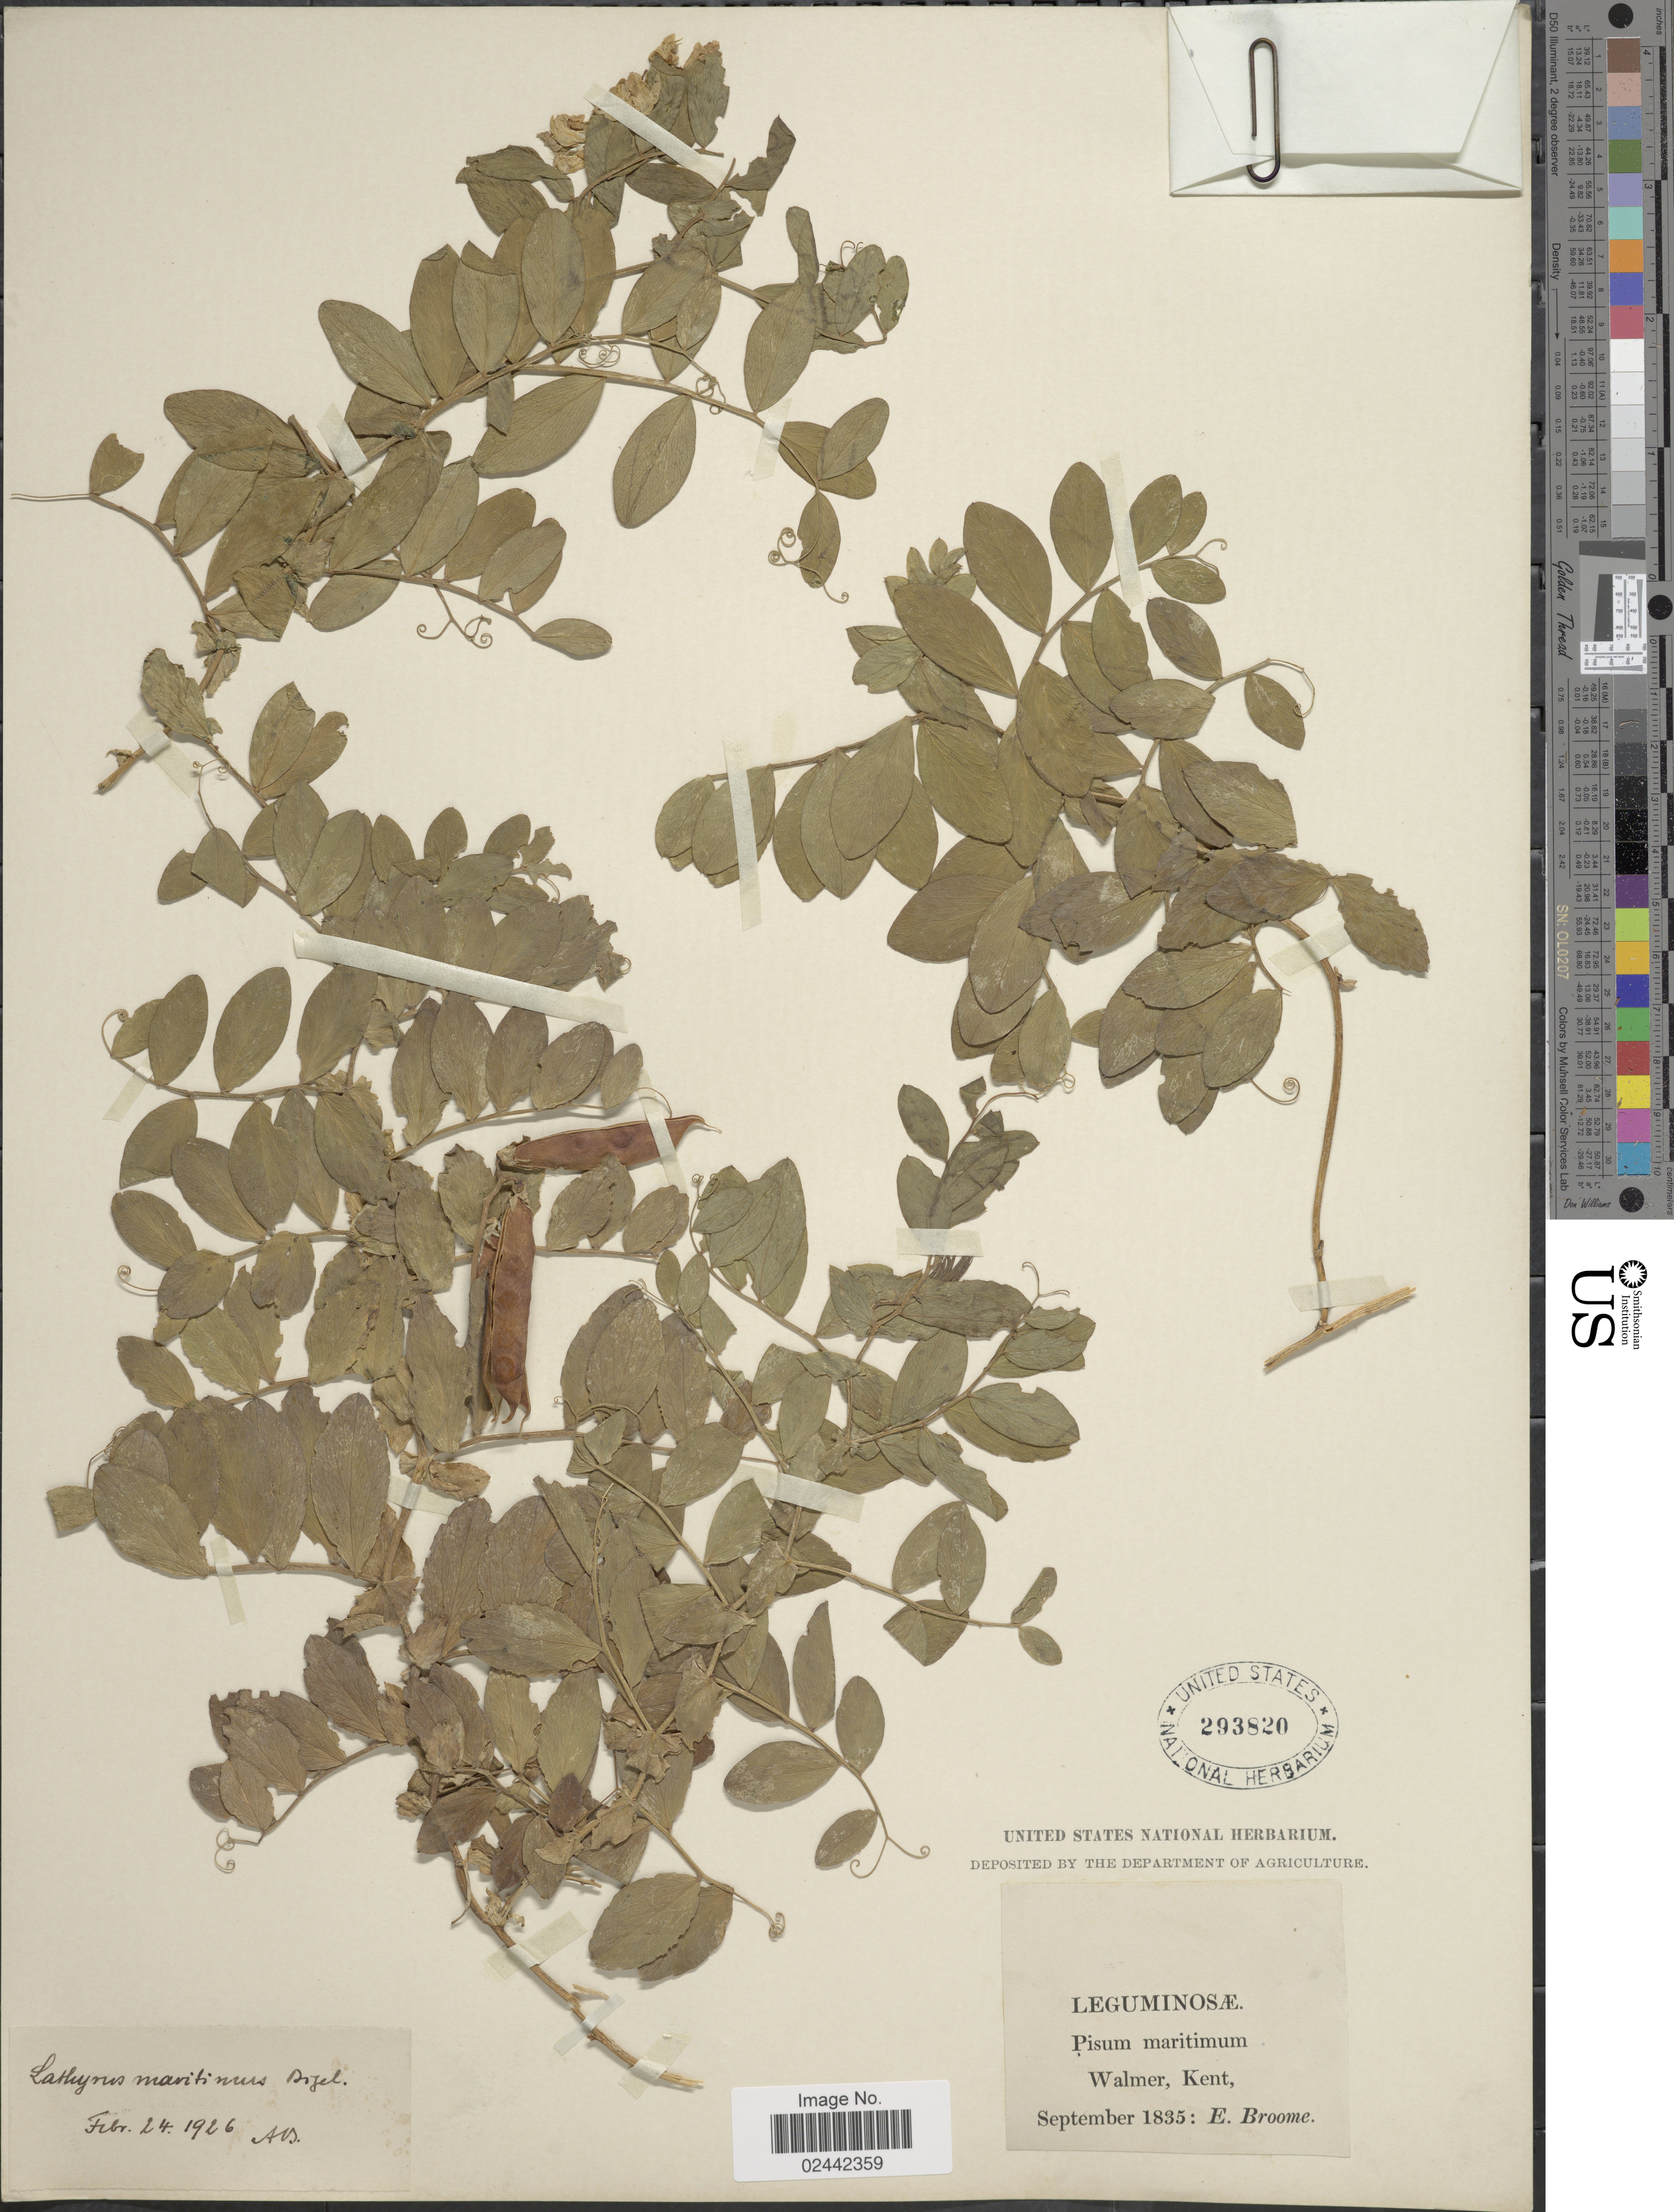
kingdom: Plantae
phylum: Tracheophyta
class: Magnoliopsida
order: Fabales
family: Fabaceae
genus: Lathyrus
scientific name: Lathyrus japonicus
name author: Willd.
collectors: E. Broome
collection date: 1835-09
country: United Kingdom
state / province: England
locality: Walmer, Kent.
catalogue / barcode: US 293820